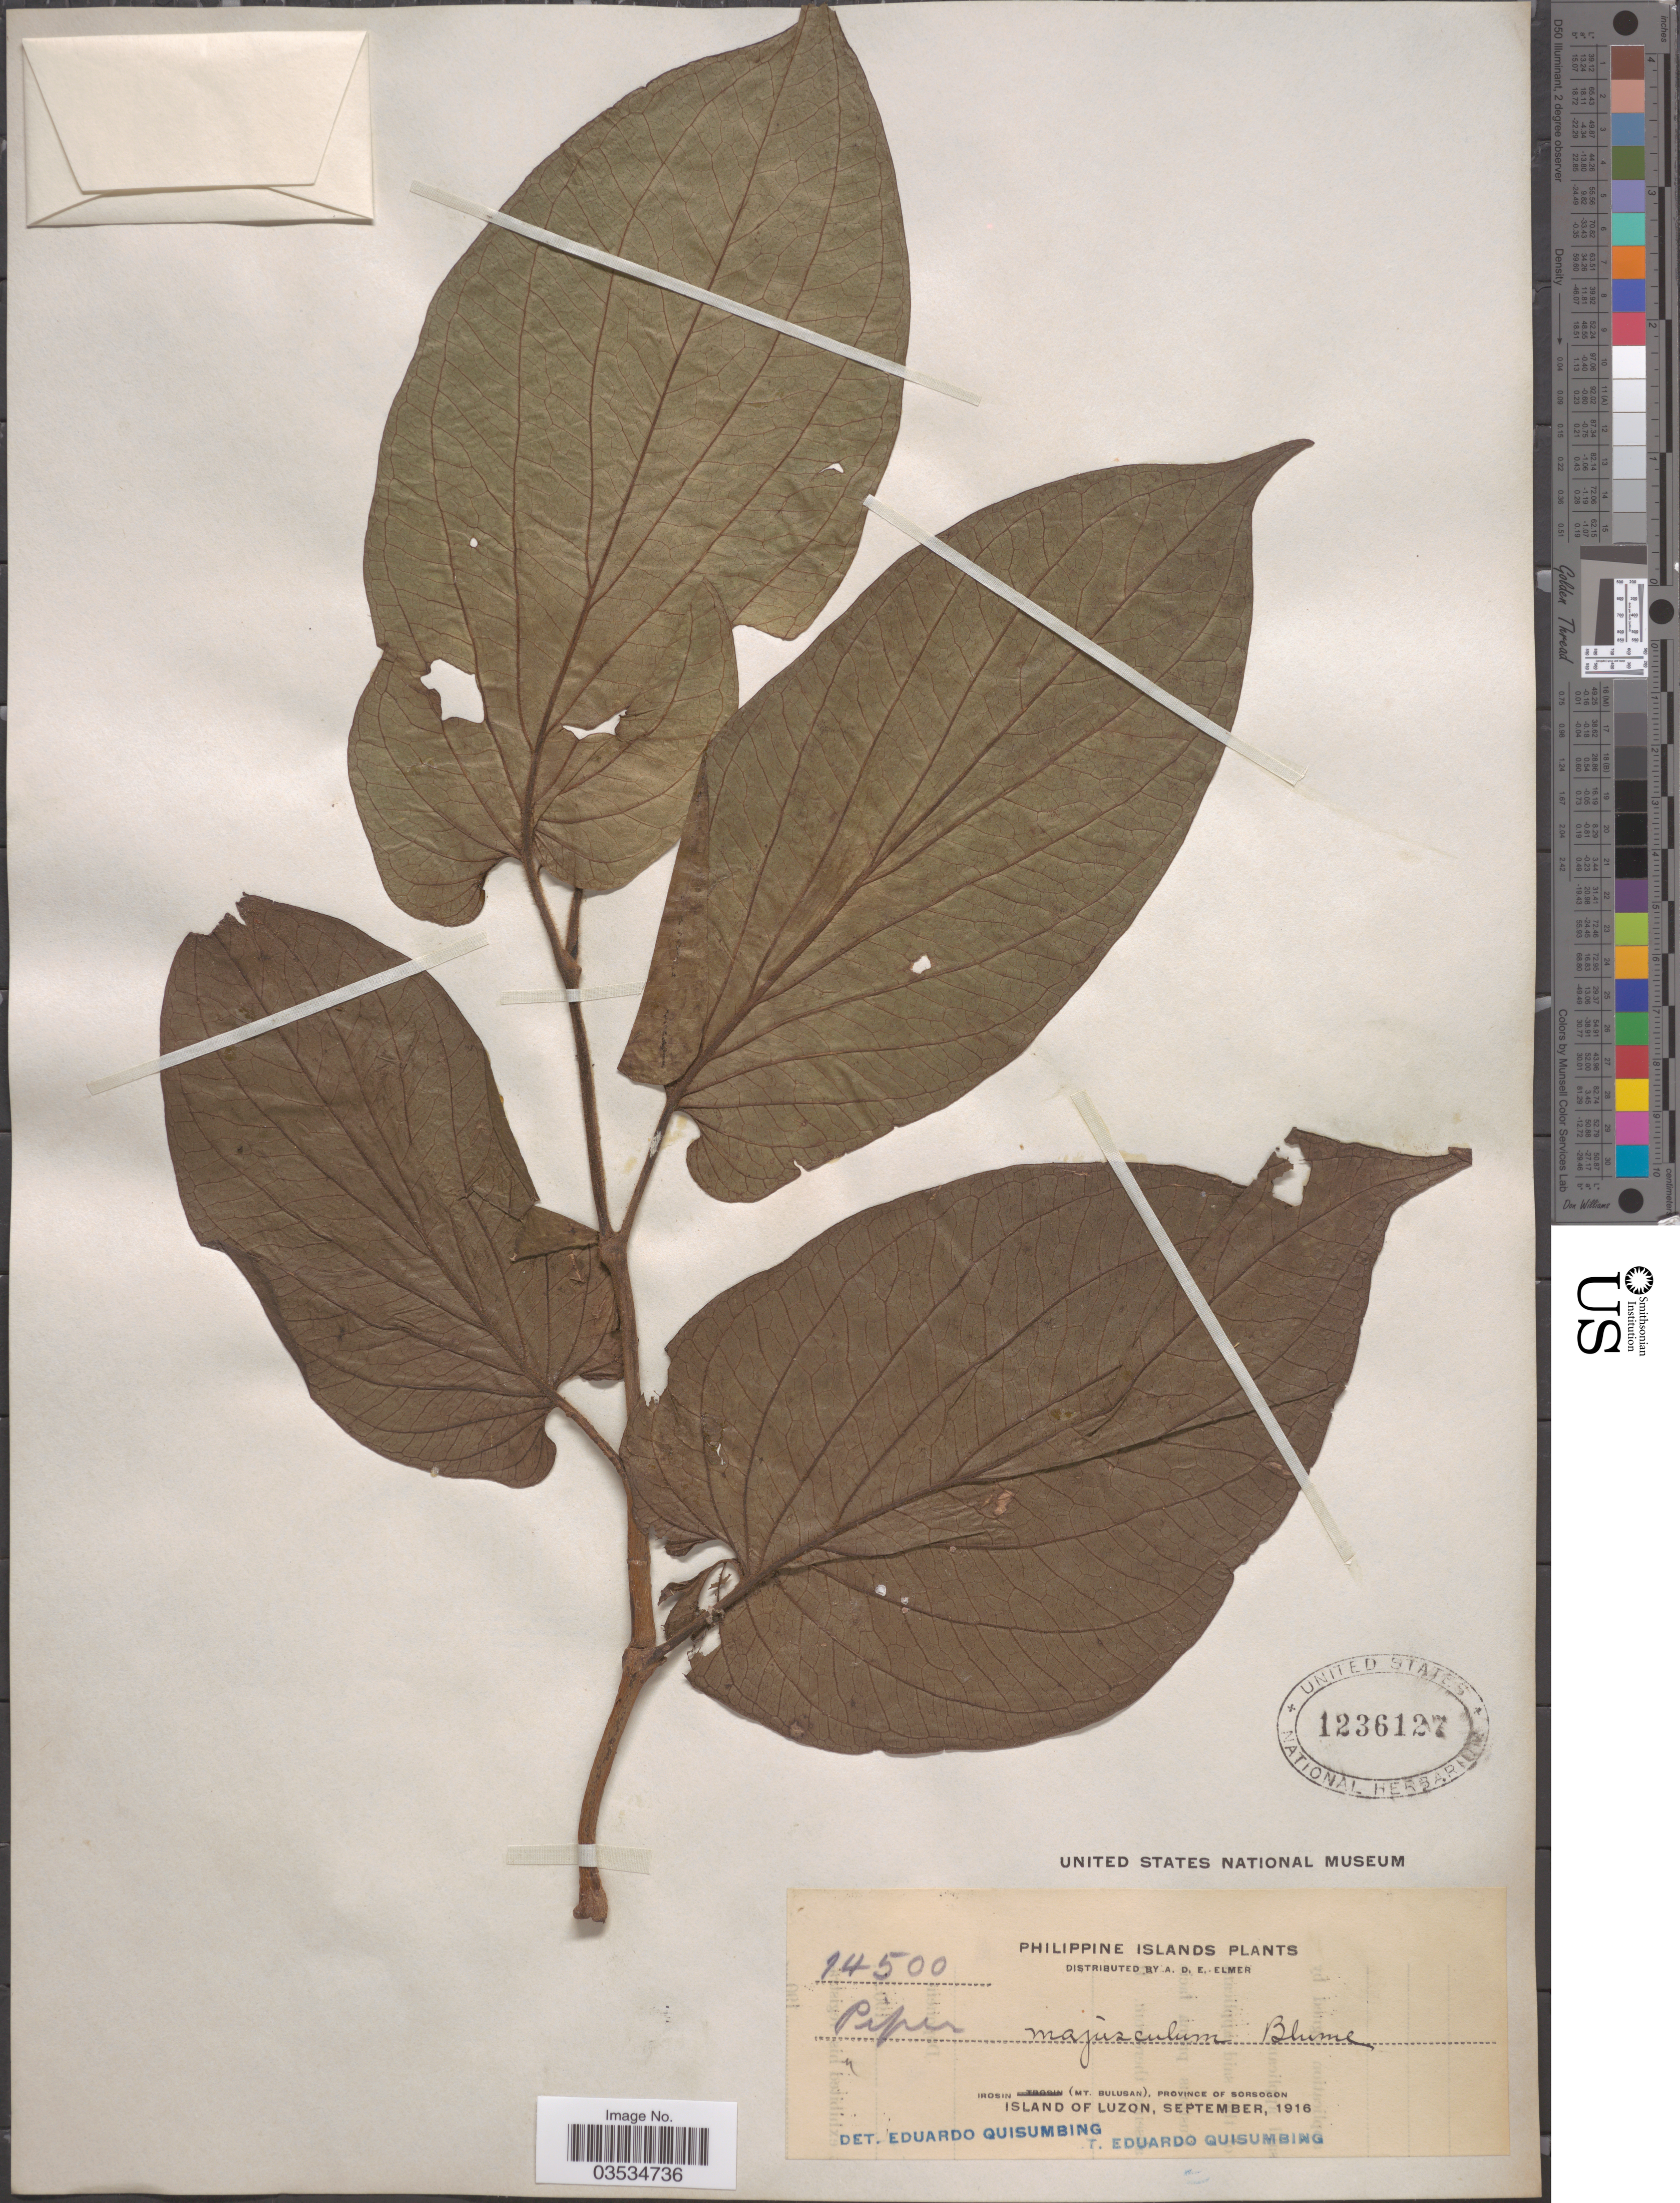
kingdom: Plantae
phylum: Tracheophyta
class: Magnoliopsida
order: Piperales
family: Piperaceae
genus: Piper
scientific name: Piper majusculum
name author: Blume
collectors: A. D. E. Elmer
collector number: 14500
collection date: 1916-09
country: Philippines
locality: Philippine Islands. Irosin (Mt. Bulusan), Province of Sorsogon. Island of Luzon.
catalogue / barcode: US 1236127